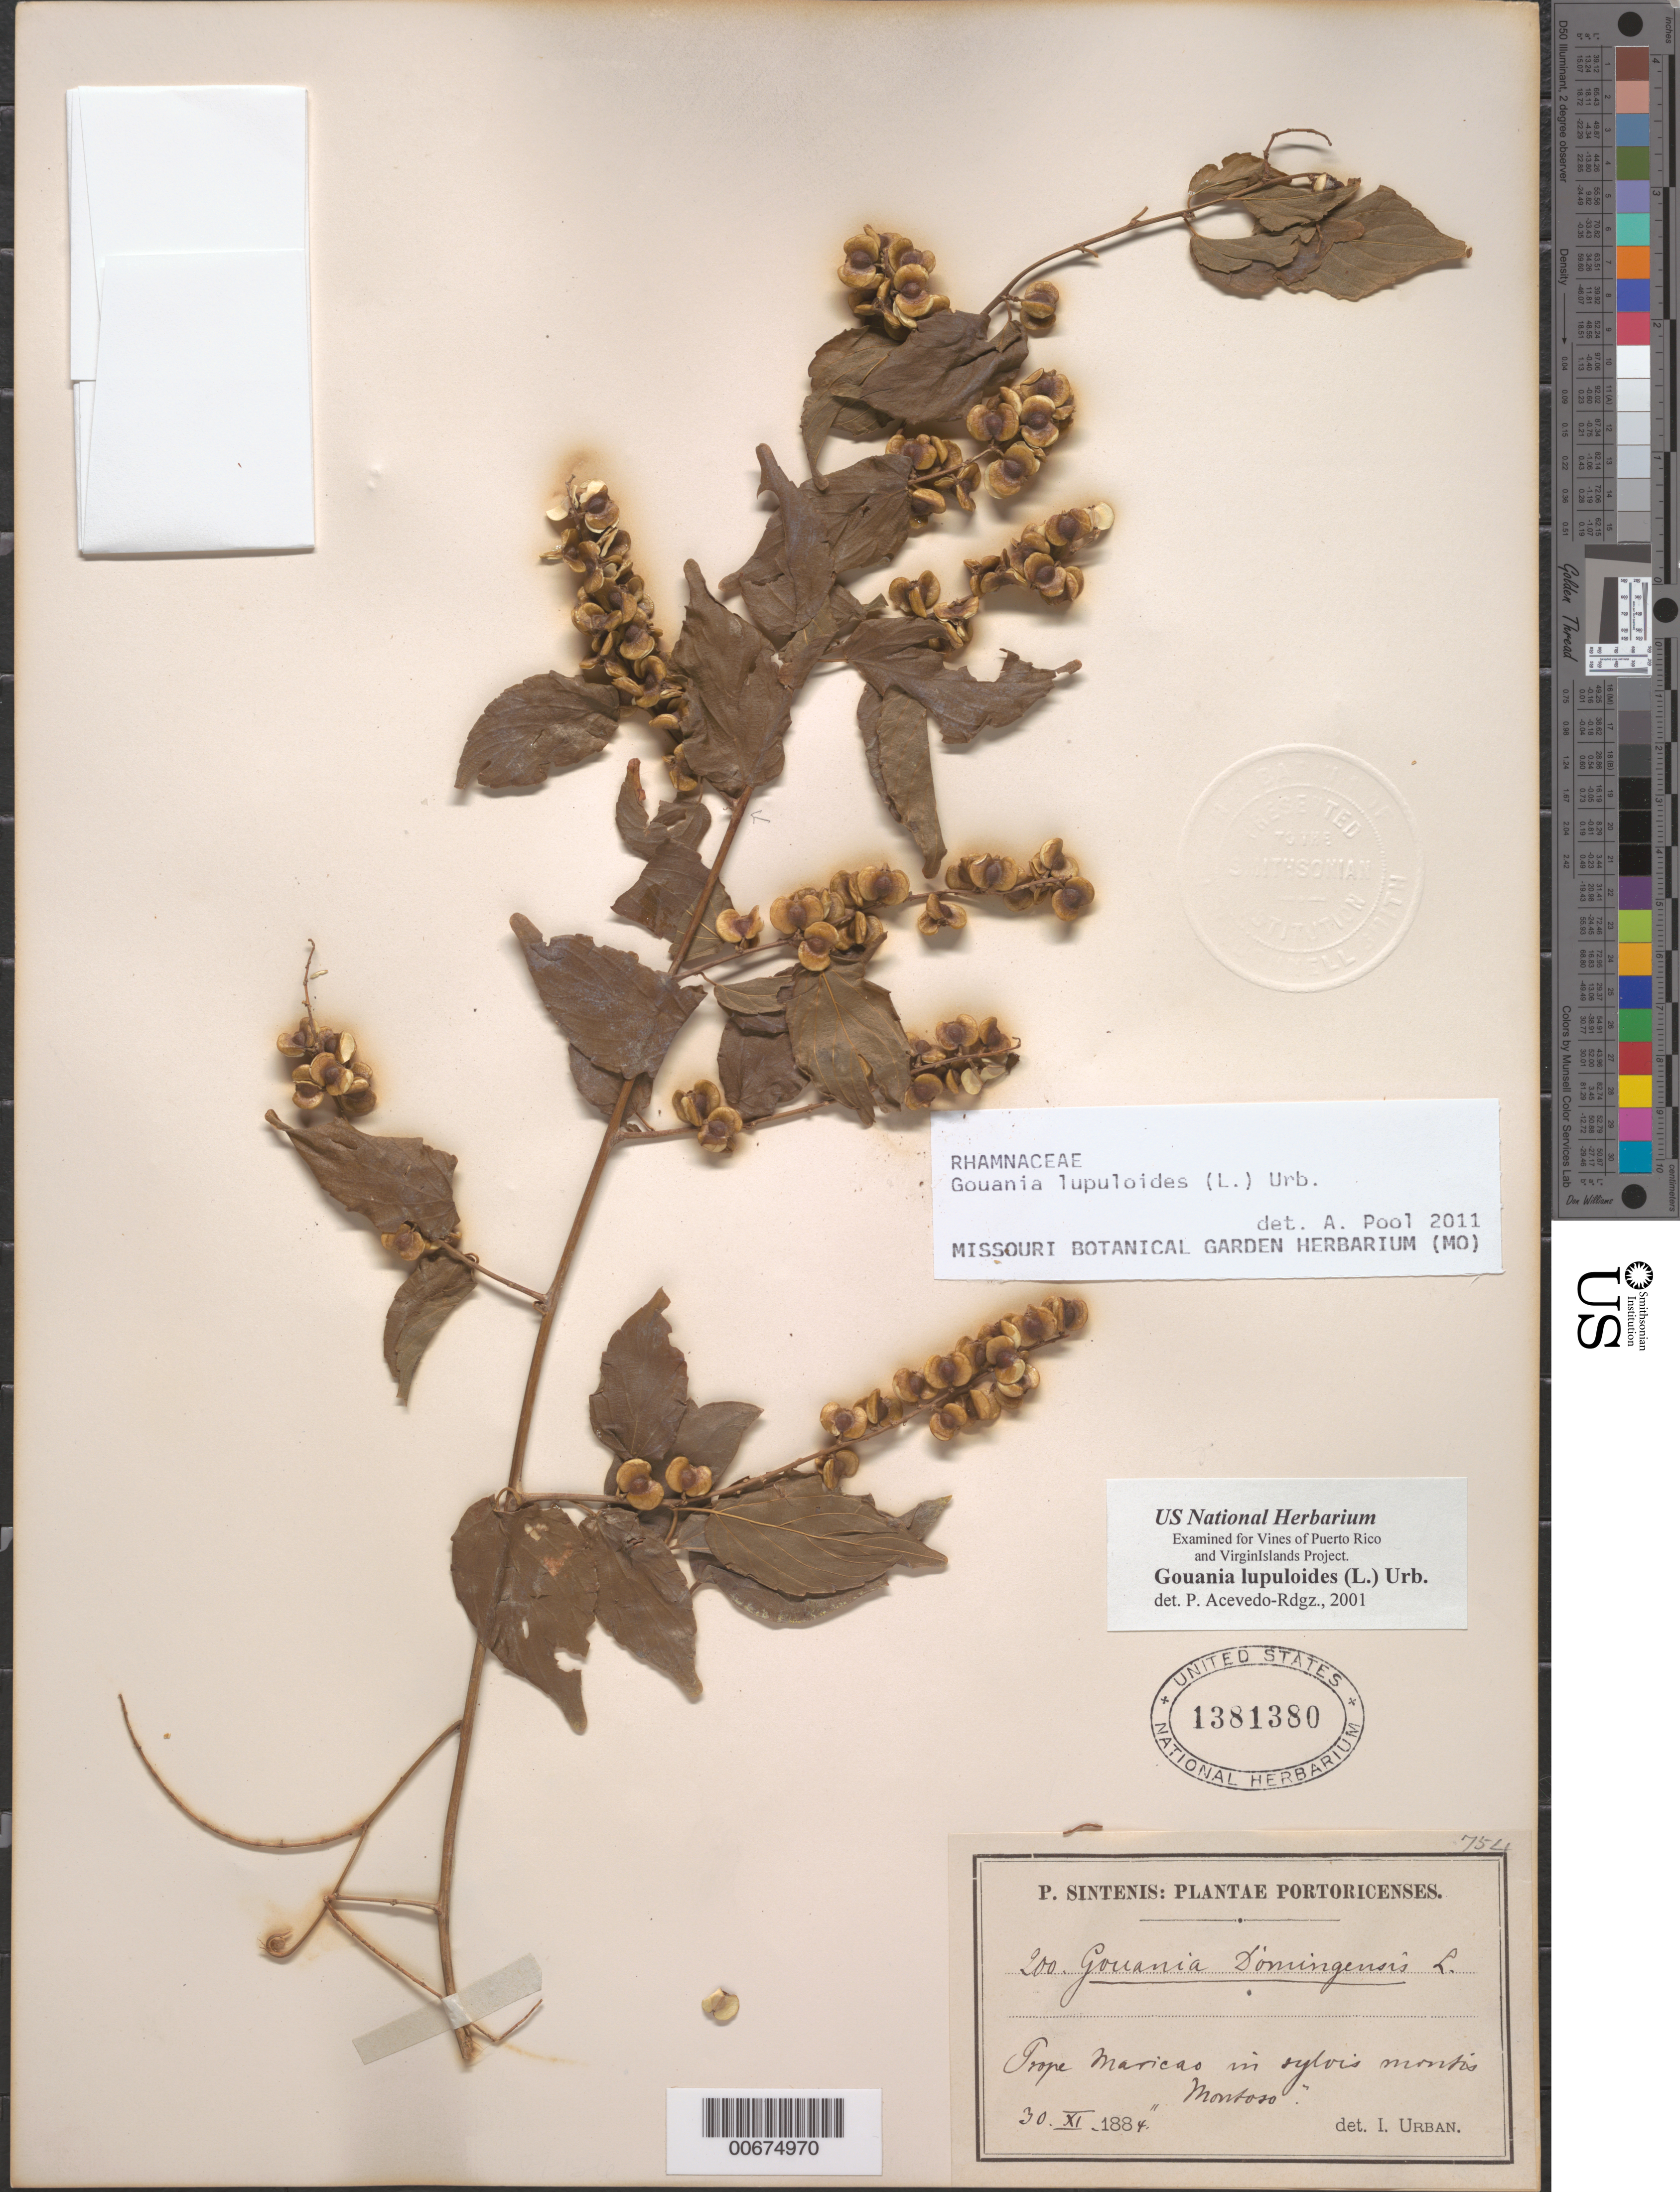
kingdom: Plantae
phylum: Tracheophyta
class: Magnoliopsida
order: Rosales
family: Rhamnaceae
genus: Gouania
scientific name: Gouania lupuloides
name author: (L.) Urb.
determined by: Pool, A., (MO), Missouri Botanical Garden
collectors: P. Sintenis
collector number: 200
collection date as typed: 30 Nov 1884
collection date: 1884-11-30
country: Puerto Rico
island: Greater Antilles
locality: Prope Maricao. In sylvis montis "Montoso".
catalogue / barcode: US 1381380